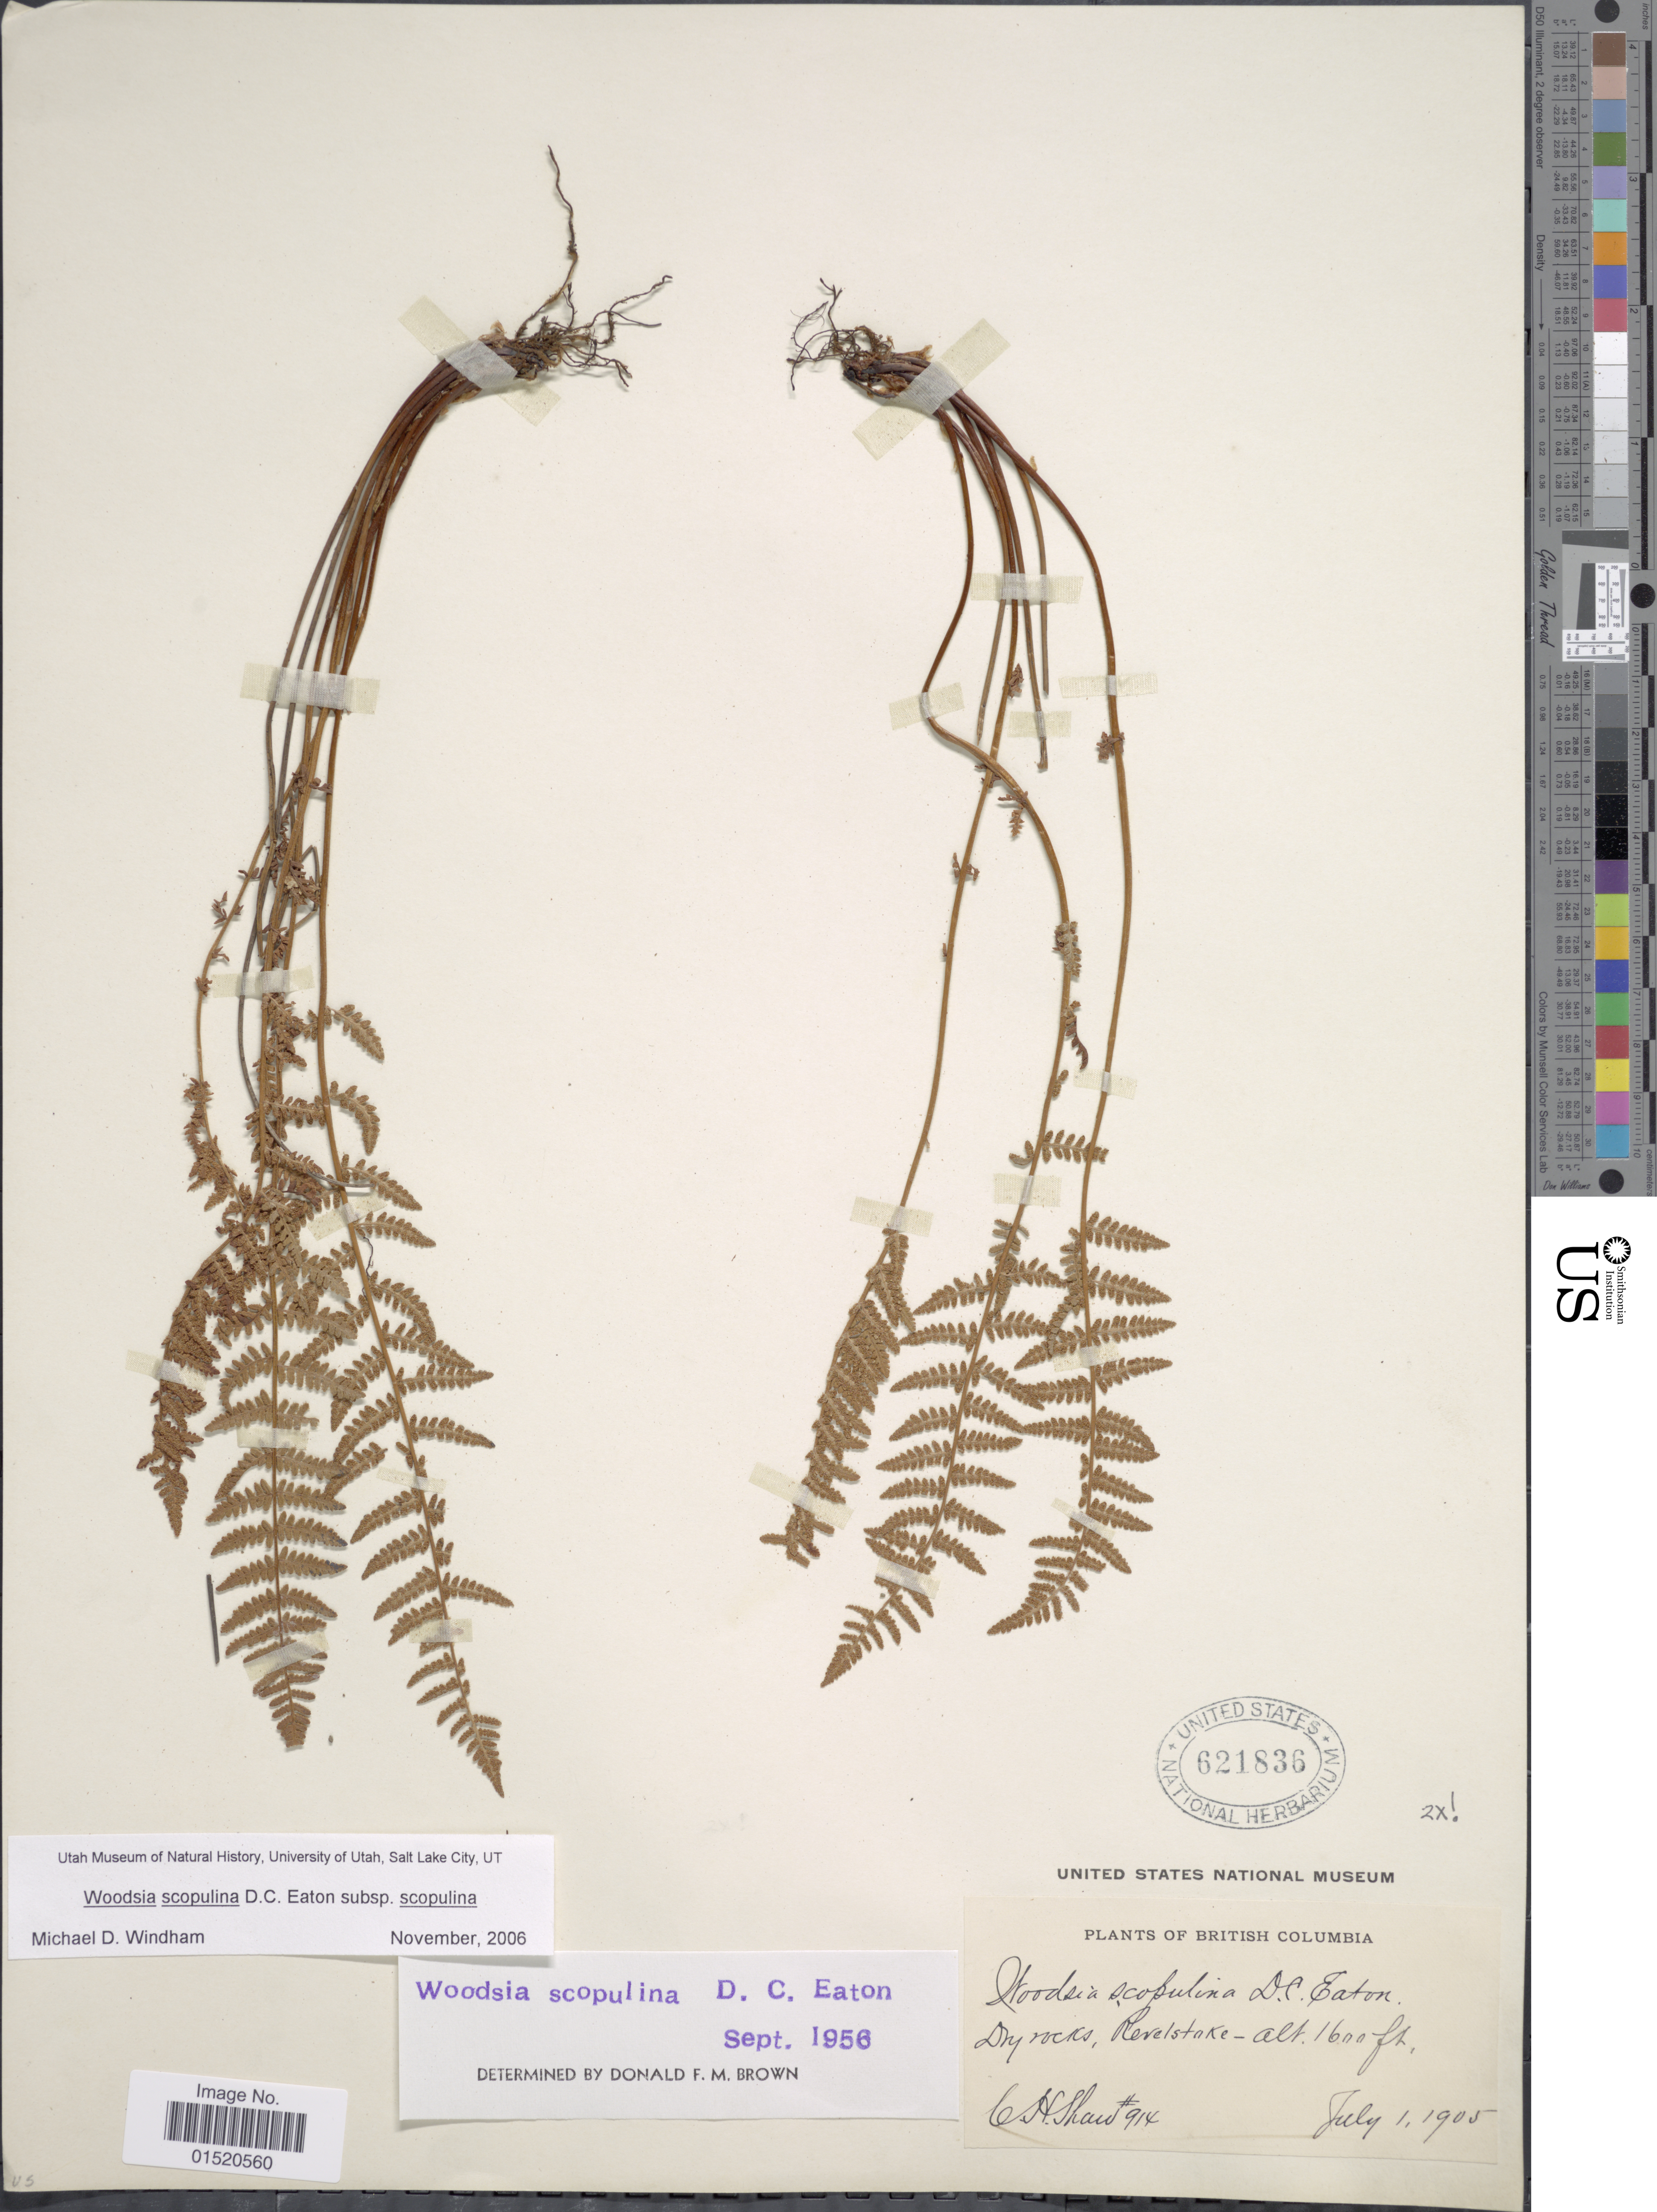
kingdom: Plantae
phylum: Tracheophyta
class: Polypodiopsida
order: Polypodiales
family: Woodsiaceae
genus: Woodsia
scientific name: Woodsia scopulina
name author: D.C. Eaton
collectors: C. H. Shaw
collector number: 914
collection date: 1905-07-01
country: Canada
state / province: British Columbia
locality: Dry rocks, Revelstake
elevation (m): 488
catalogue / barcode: US 621836